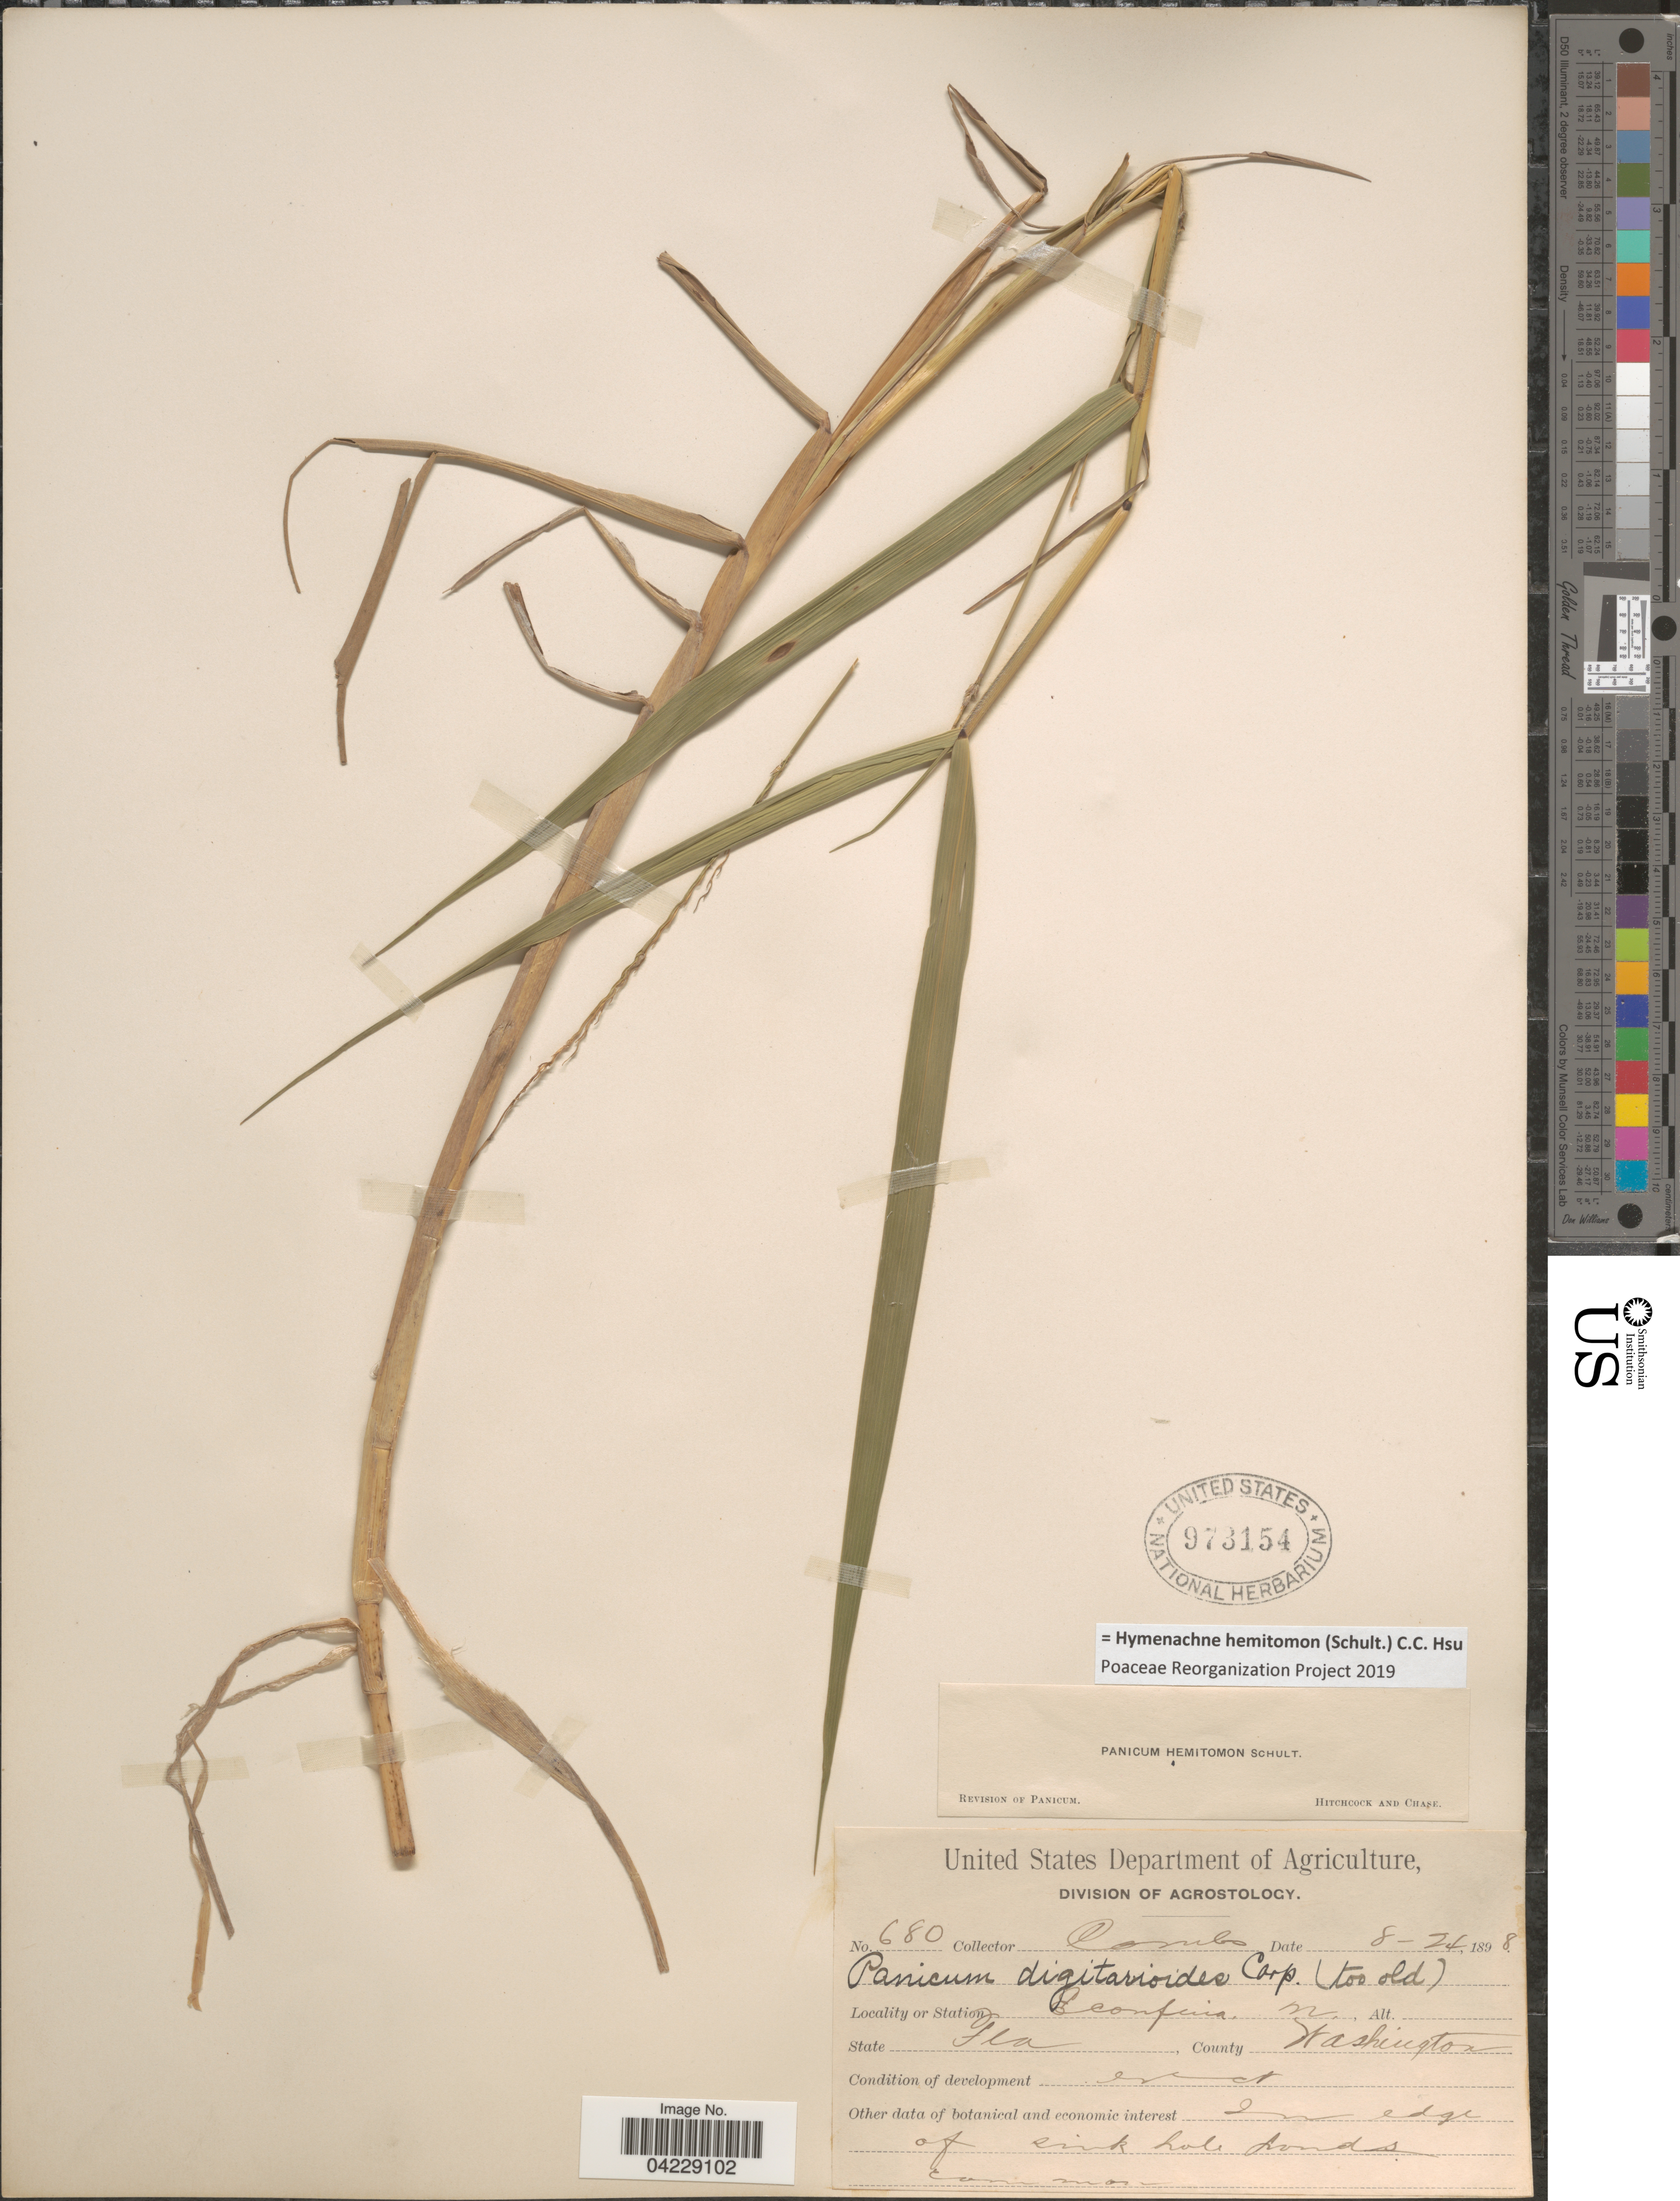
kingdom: Plantae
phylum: Tracheophyta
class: Liliopsida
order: Poales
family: Poaceae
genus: Hymenachne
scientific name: Hymenachne hemitomon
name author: (Schult.) C. C. Hsu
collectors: -. Combs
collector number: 680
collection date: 1898-08-24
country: United States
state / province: Florida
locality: Econfina n. County Washington.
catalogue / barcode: US 973154